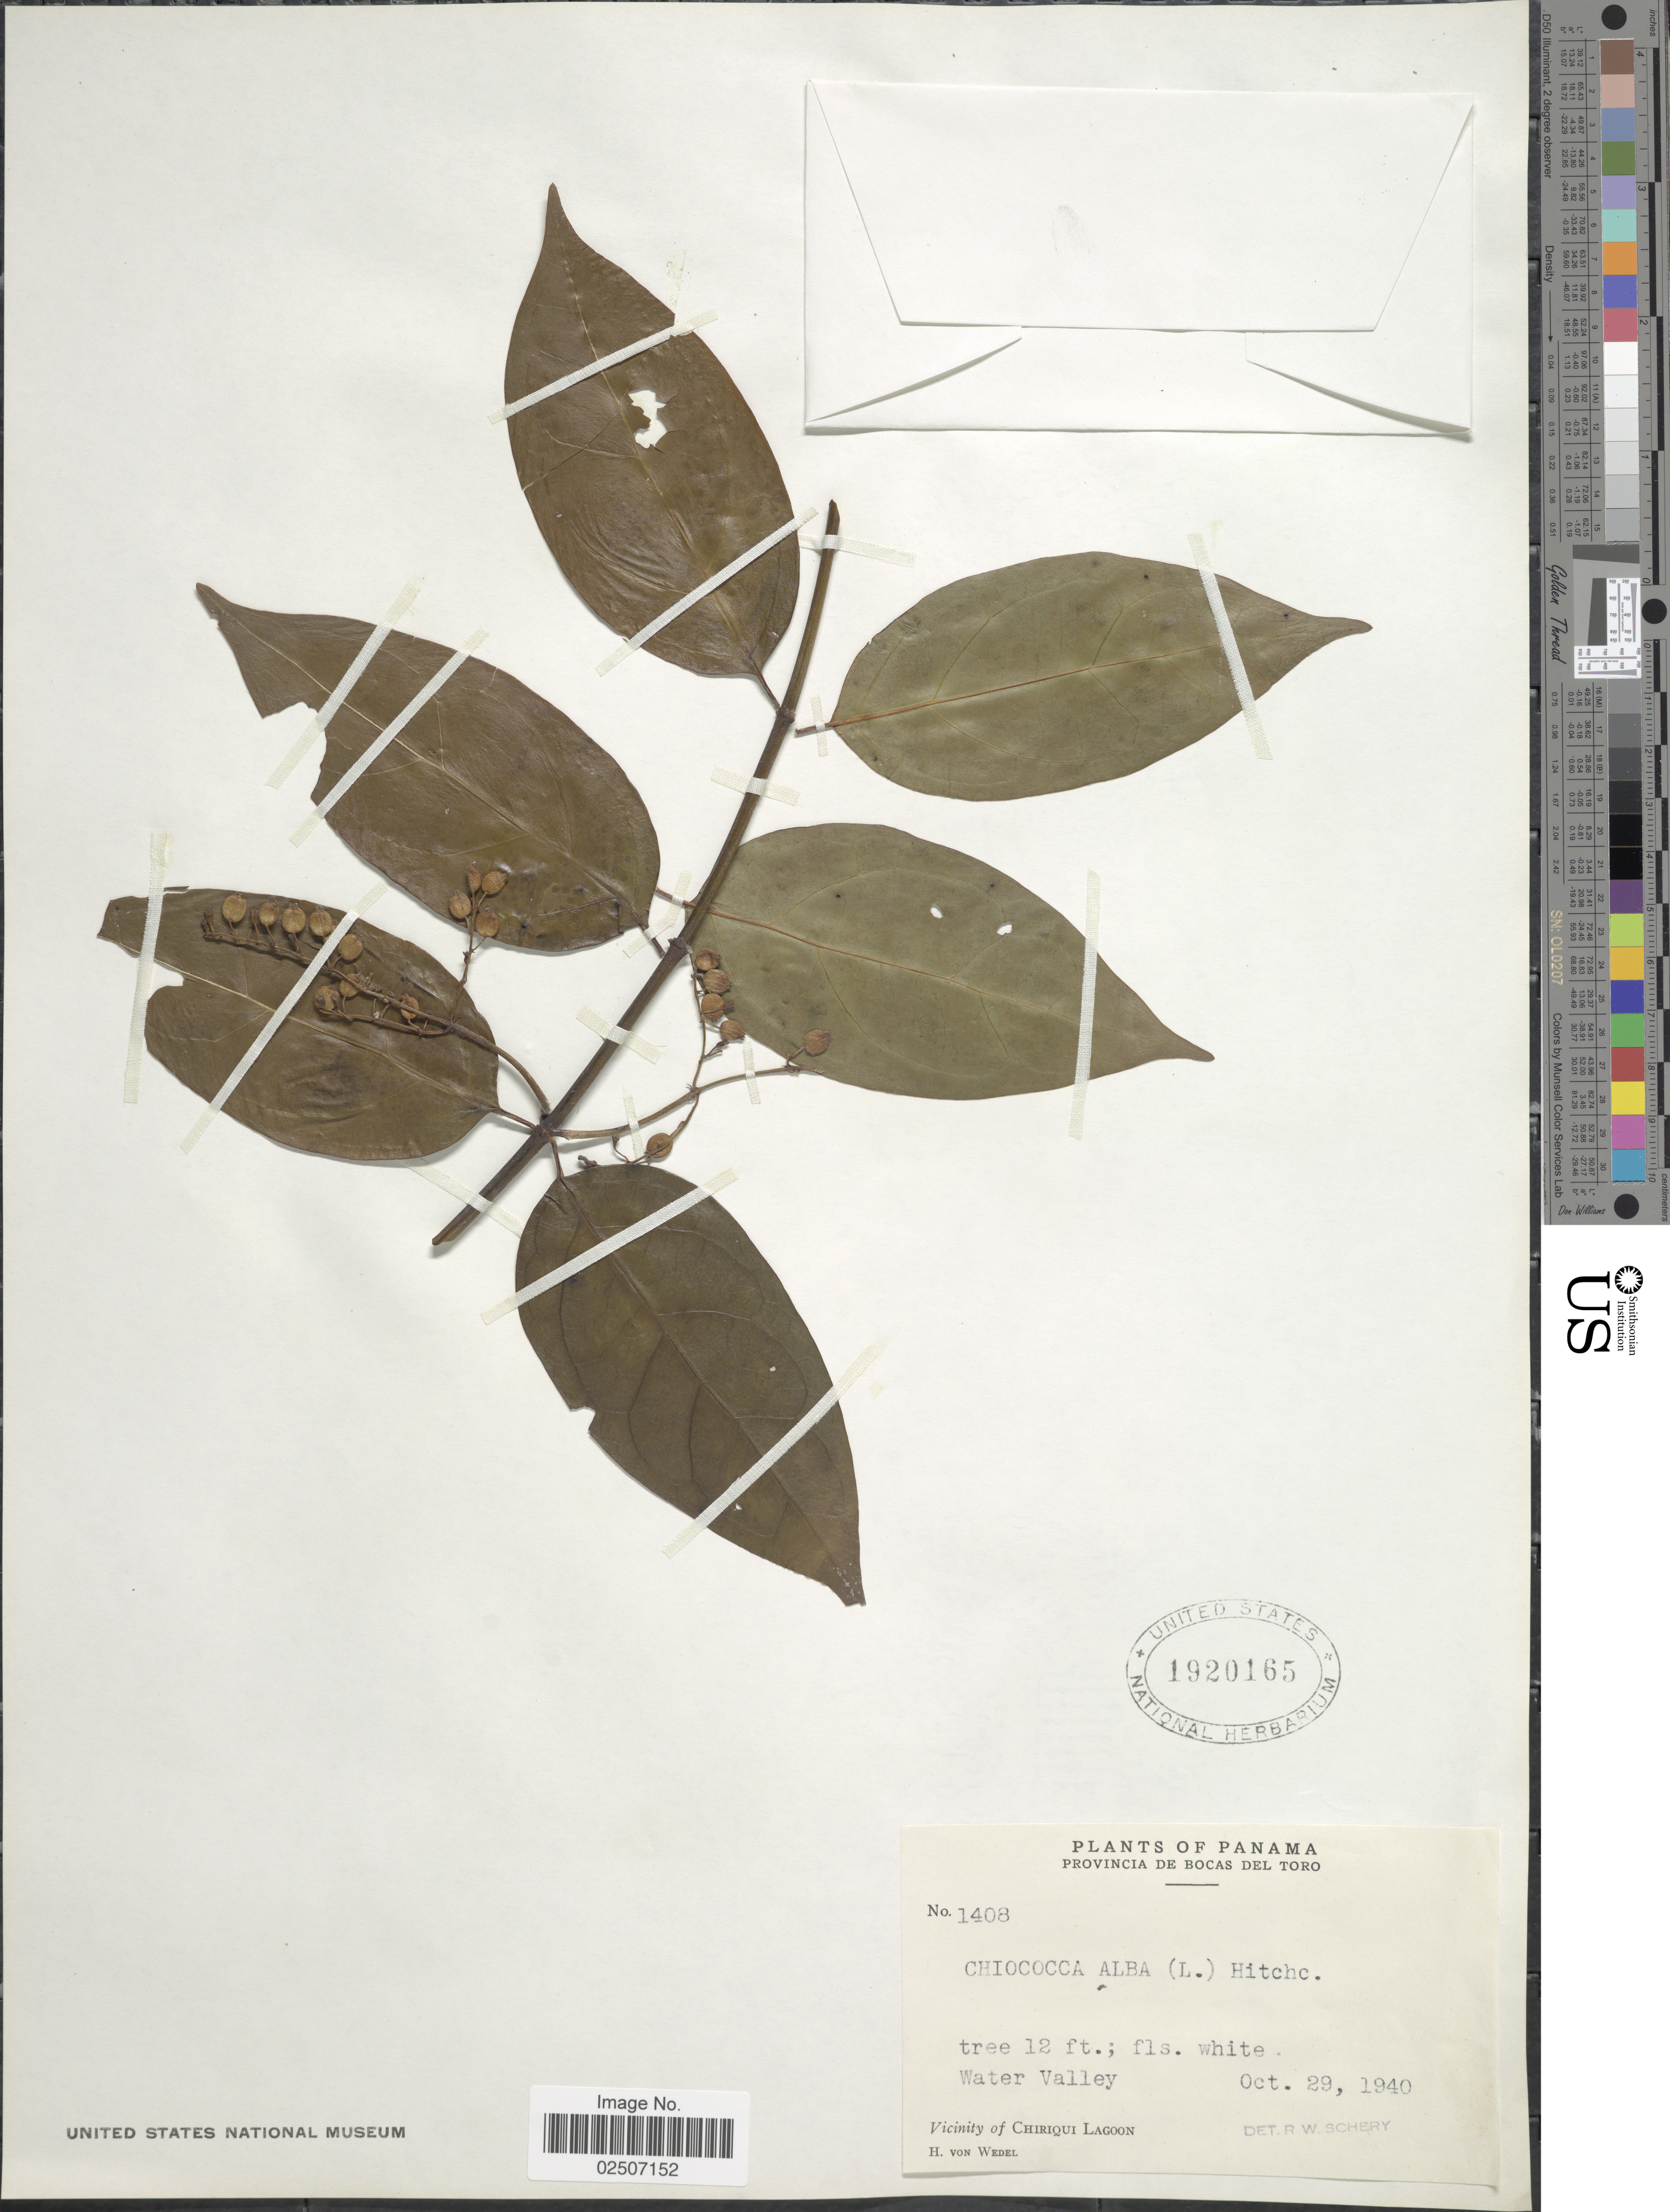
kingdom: Plantae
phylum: Tracheophyta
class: Magnoliopsida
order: Gentianales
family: Rubiaceae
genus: Chiococca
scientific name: Chiococca alba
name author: (L.) Hitchc.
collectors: H. von Wedel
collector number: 1408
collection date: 1940-10-29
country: Panama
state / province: Bocas del Toro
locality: Provincia de Bocas del Toro. Water Valley, Vicinity of Chiriqui Lagoon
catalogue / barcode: US 1920165